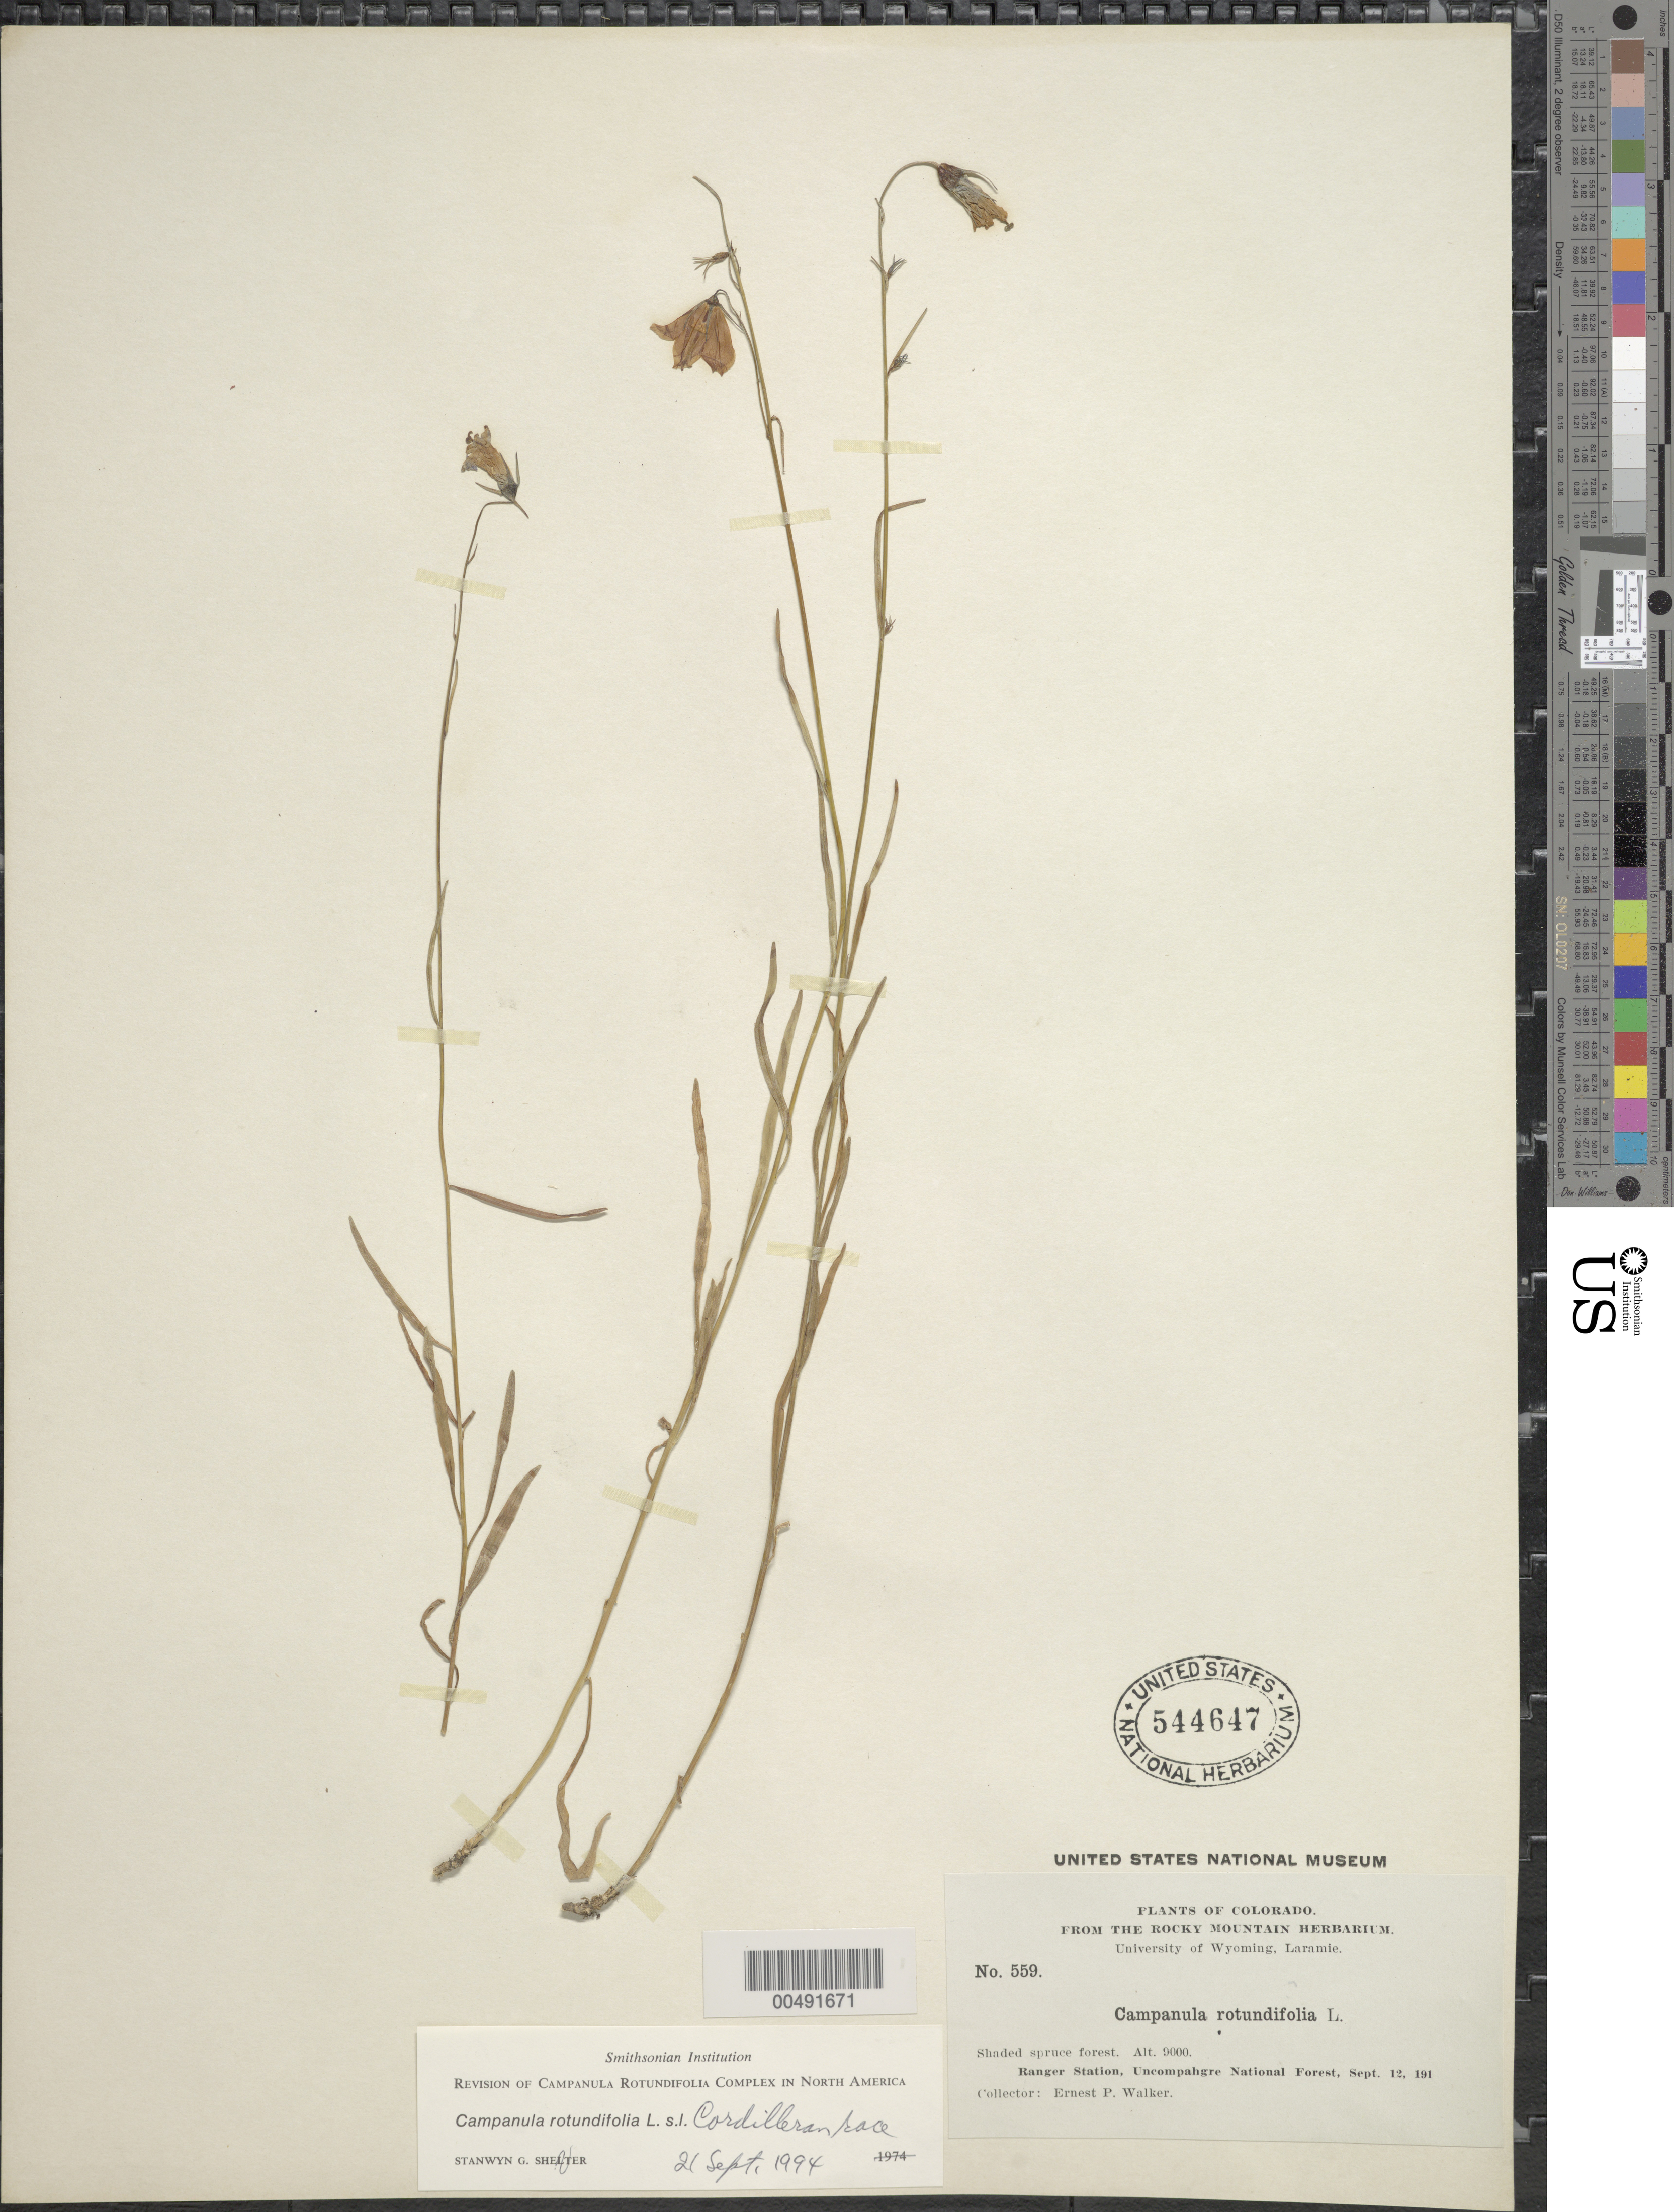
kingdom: Plantae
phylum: Tracheophyta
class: Magnoliopsida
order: Asterales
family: Campanulaceae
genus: Campanula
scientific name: Campanula rotundifolia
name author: L.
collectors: E. Walker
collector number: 559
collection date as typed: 12 Sep 191-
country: United States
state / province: Colorado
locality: Ranger Station, Uncompahgre National Forest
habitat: Shaded spruce forest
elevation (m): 2743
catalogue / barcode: US 544647